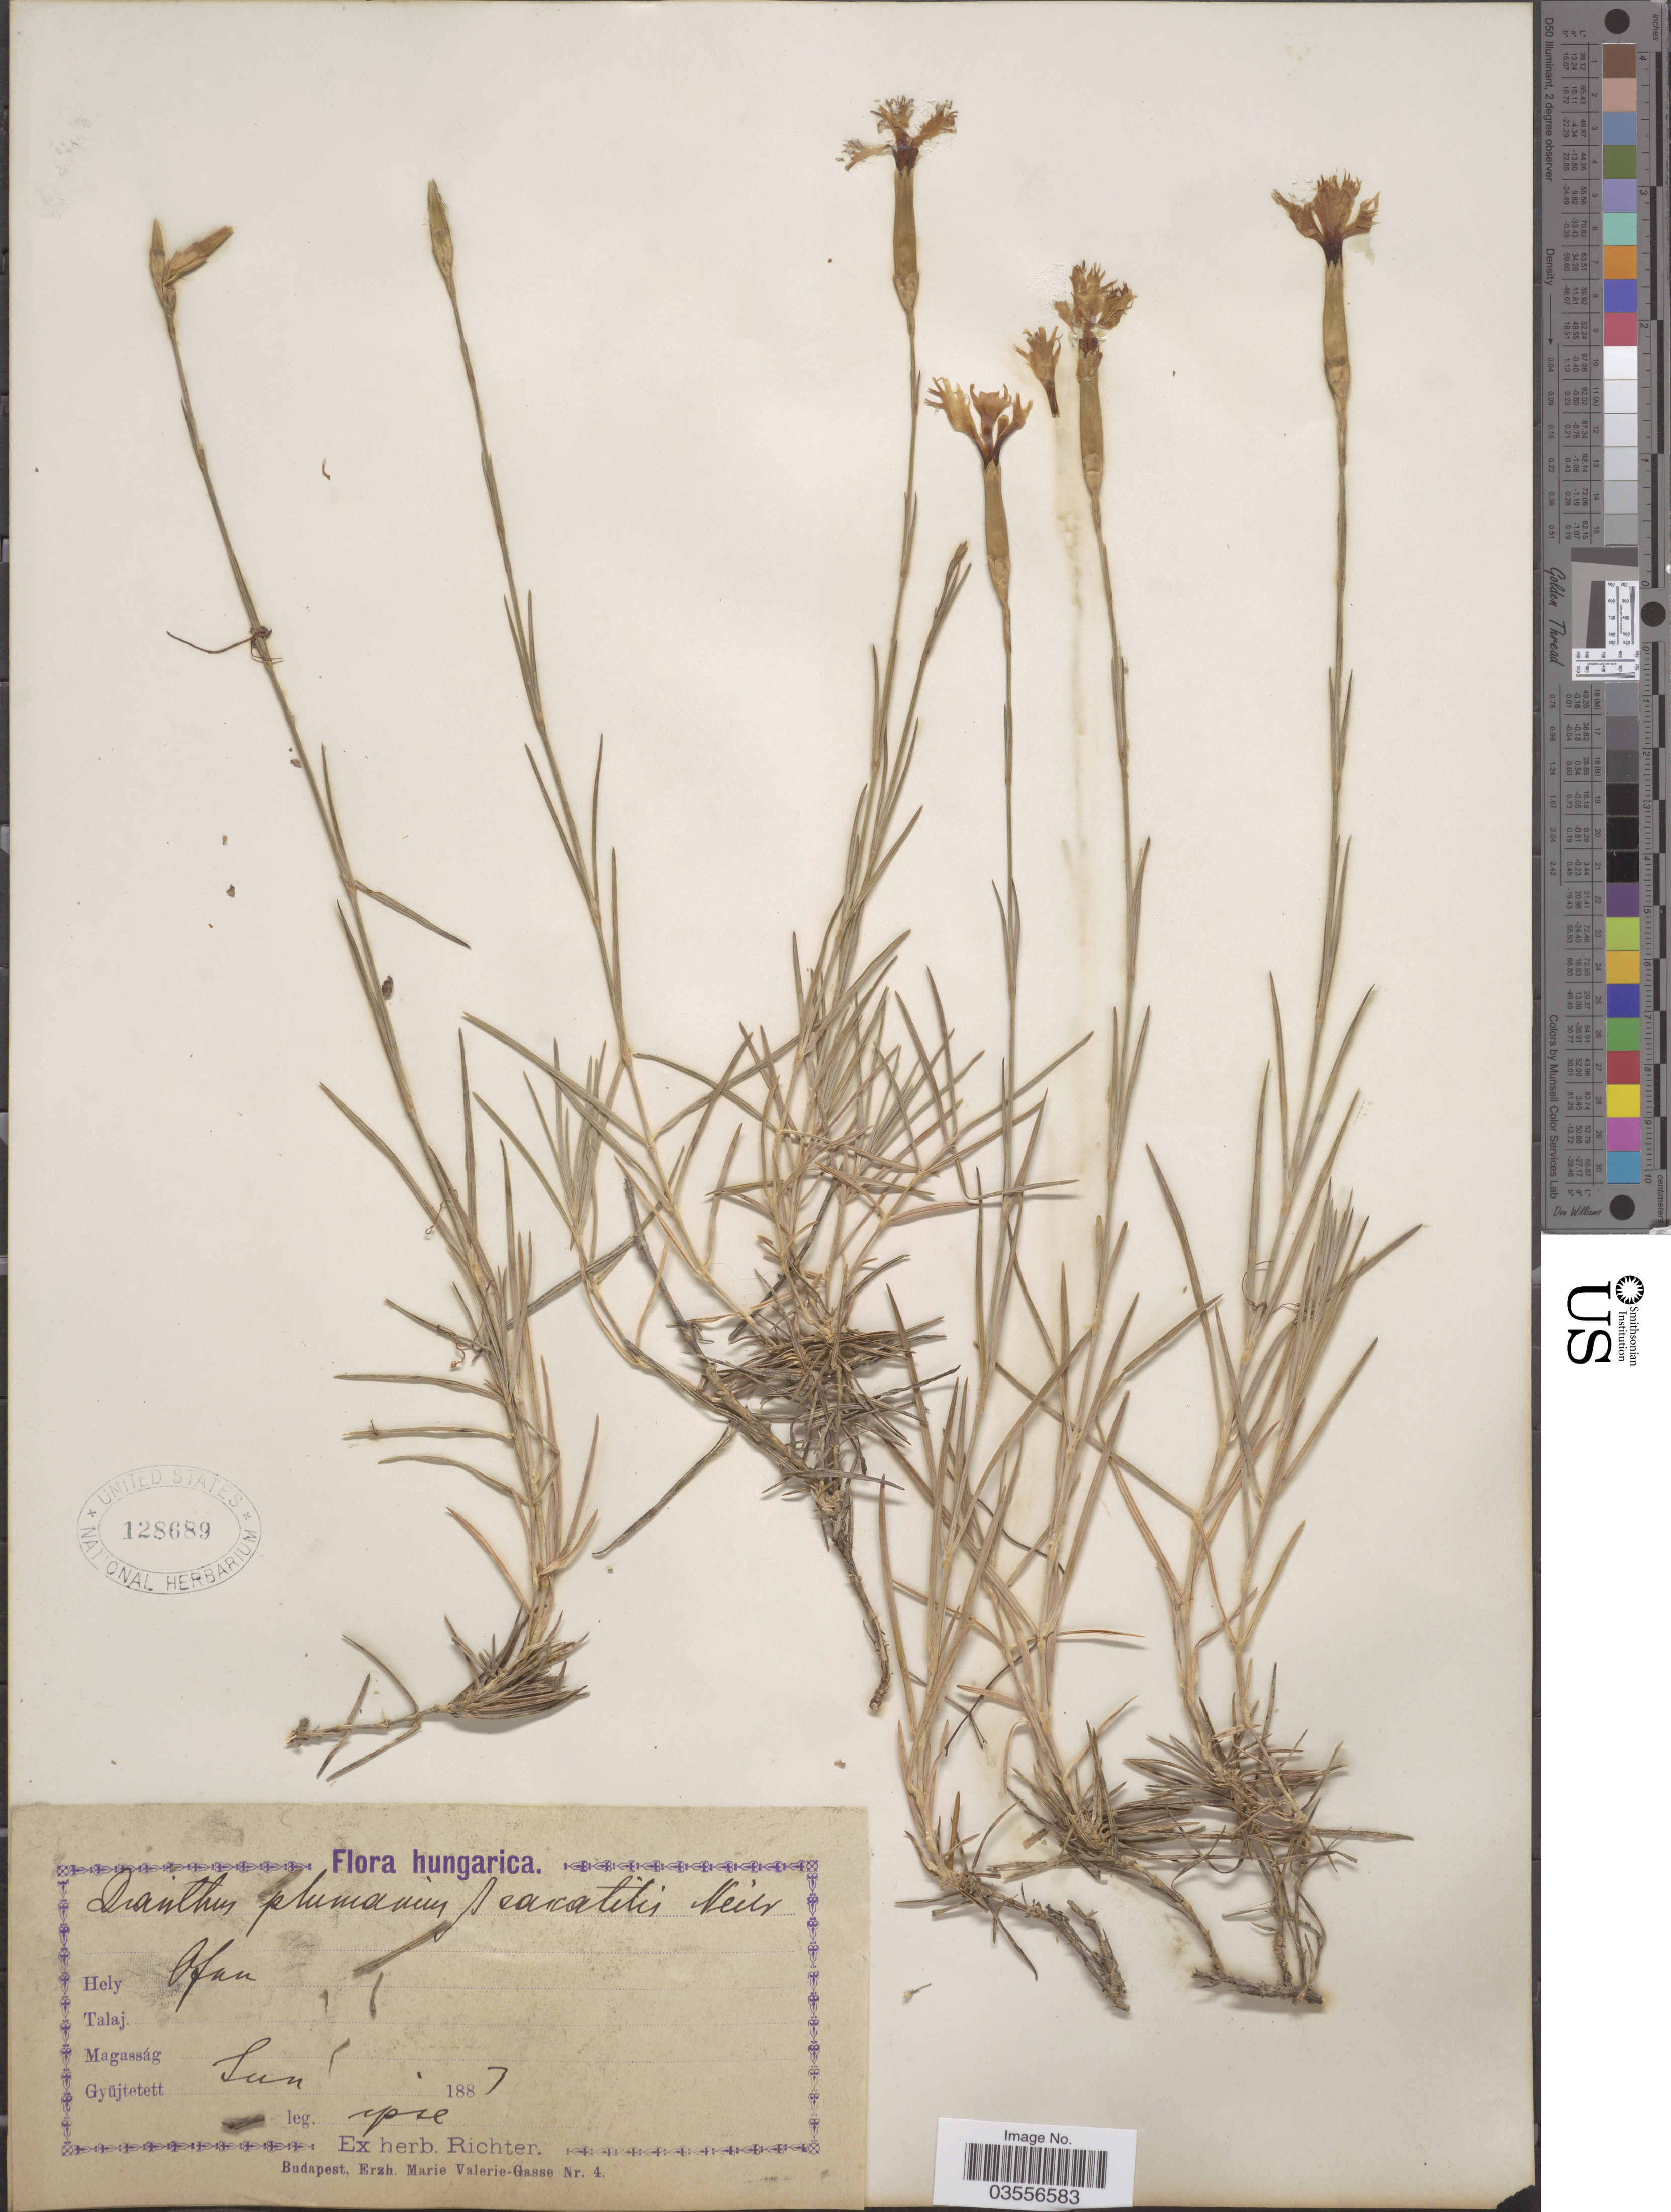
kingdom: Plantae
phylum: Tracheophyta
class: Magnoliopsida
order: Caryophyllales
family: Caryophyllaceae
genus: Dianthus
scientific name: Dianthus plumarius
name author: L.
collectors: -- Richter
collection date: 1887-06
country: Hungary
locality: Hungarica. Ofan.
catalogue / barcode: US 128689